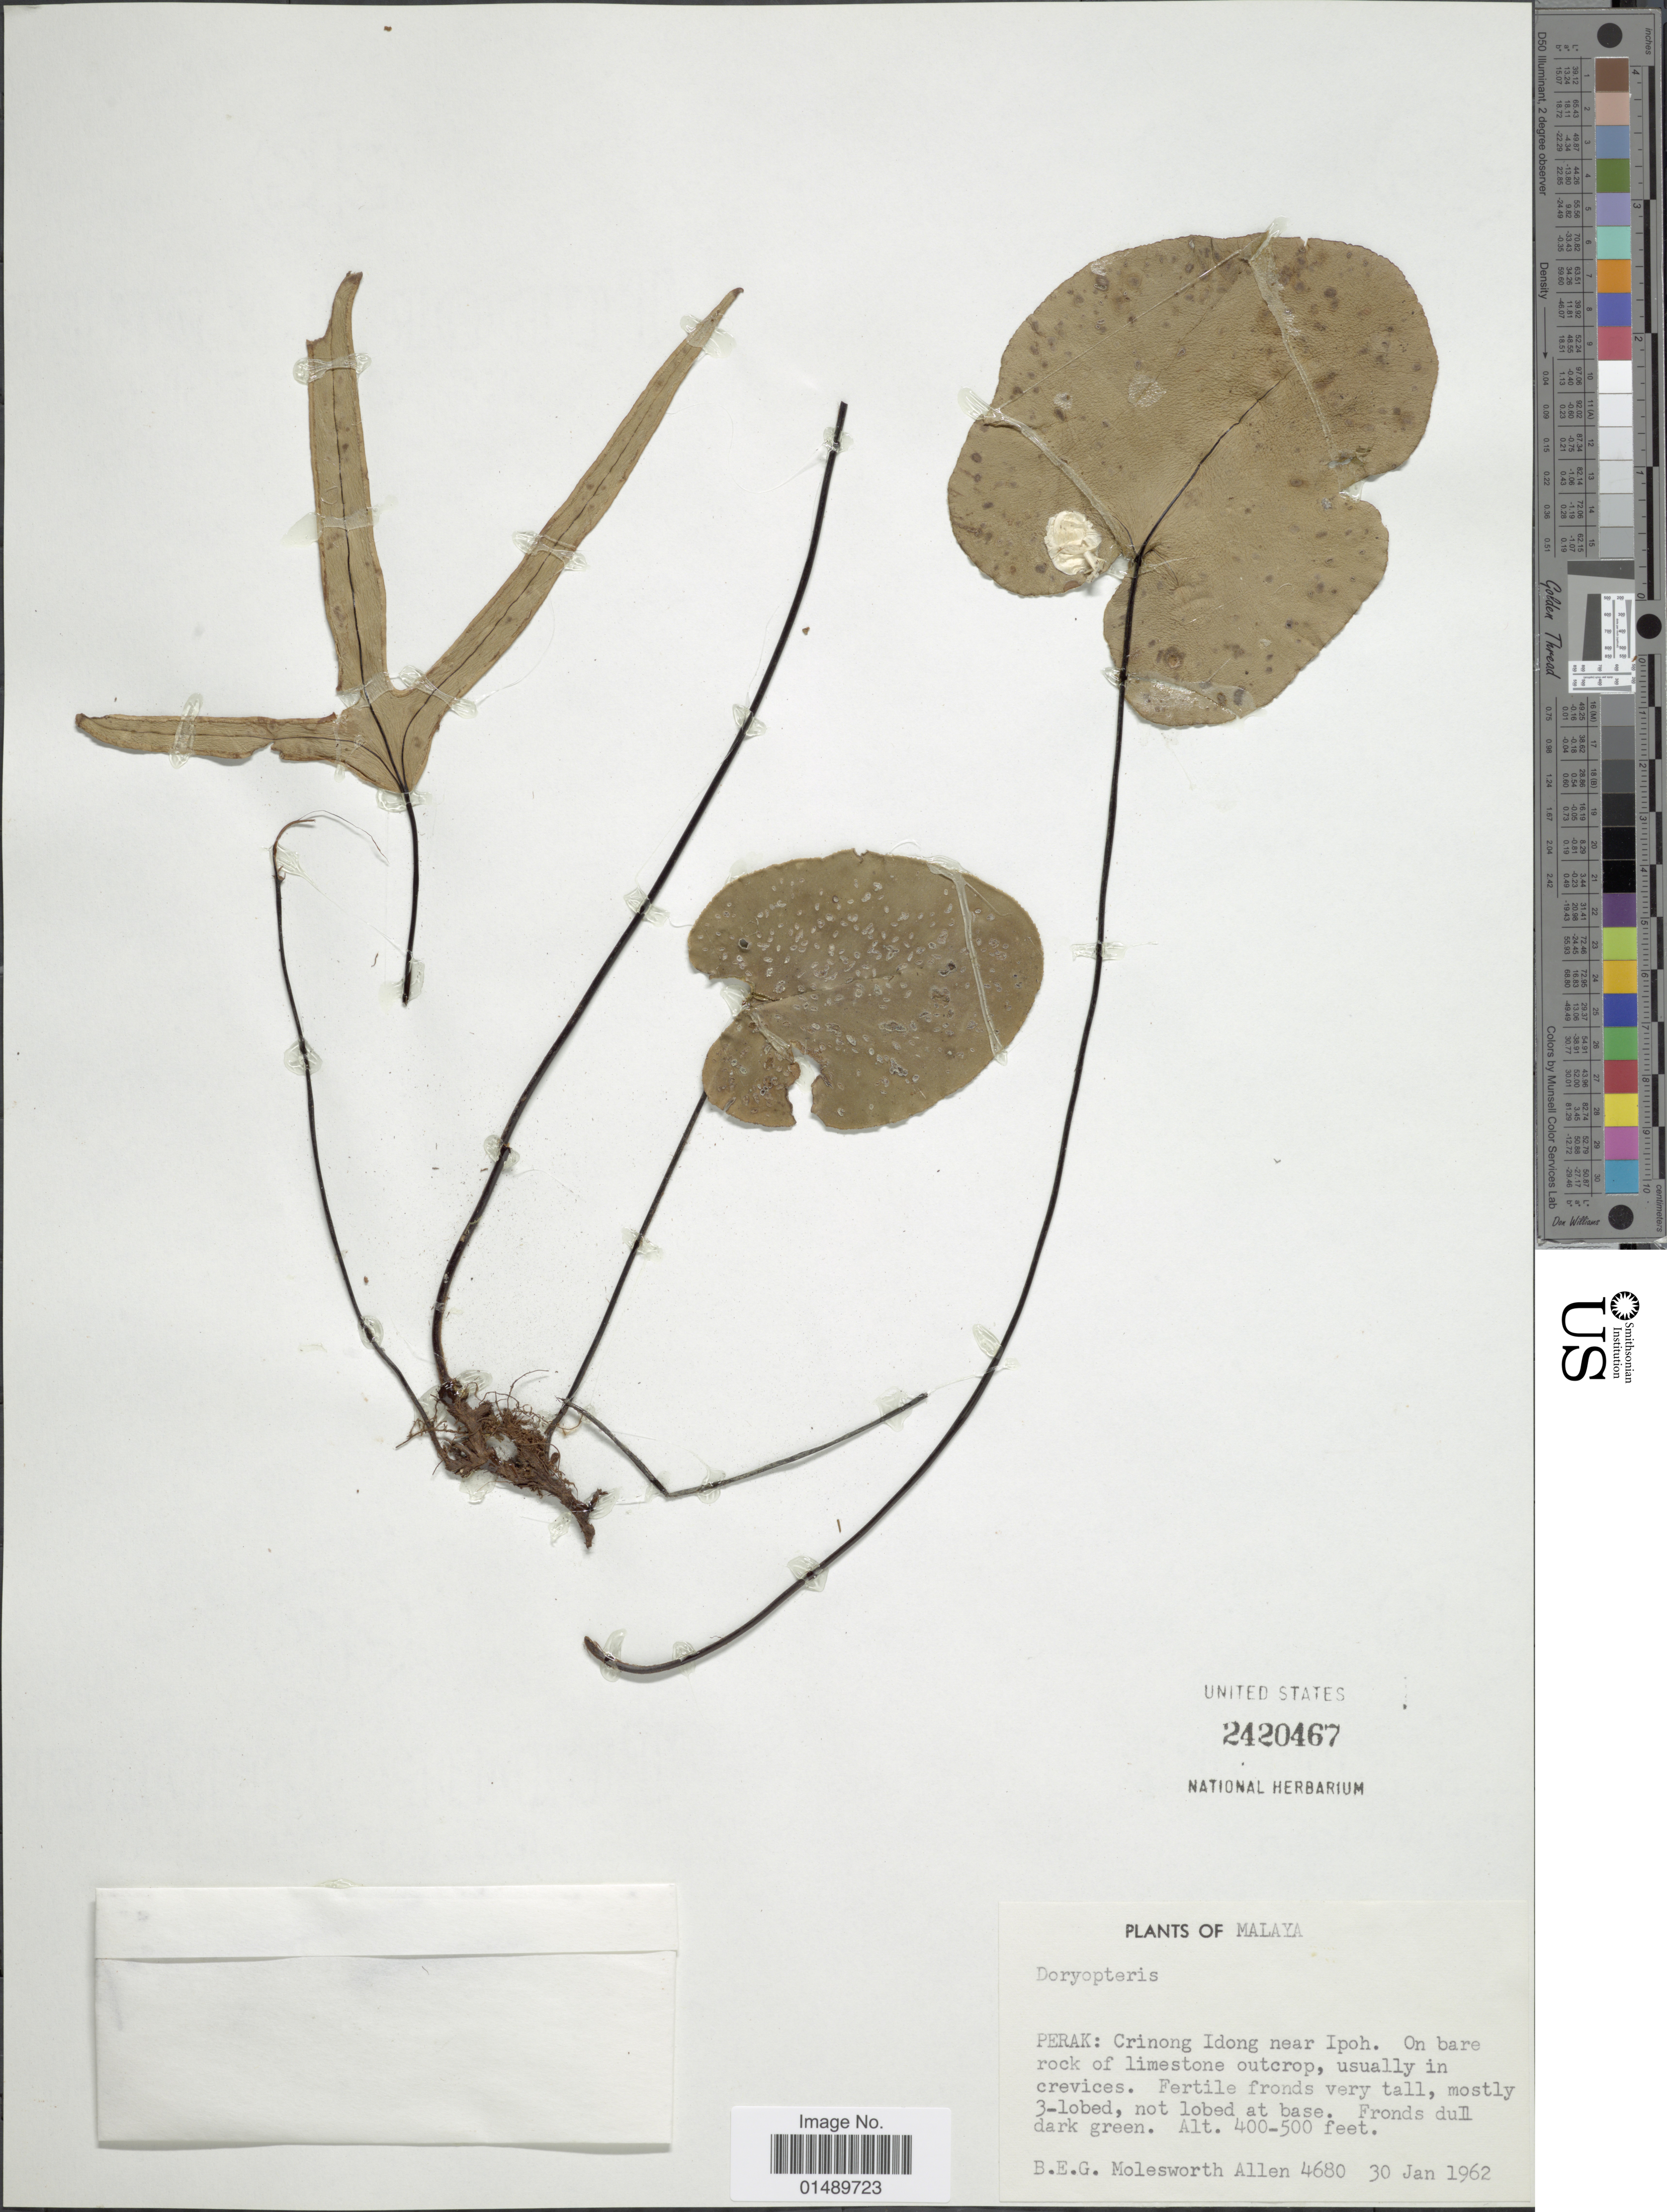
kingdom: Plantae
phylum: Tracheophyta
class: Polypodiopsida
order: Polypodiales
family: Pteridaceae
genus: Calciphilopteris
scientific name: Calciphilopteris alleniae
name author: (R.M. Tryon) Yesilyurt & H. Schneid.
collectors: B. E. G. Molesworth-Allen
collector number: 4680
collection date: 1962-01-30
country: Malaysia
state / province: Perak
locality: Malaya, Crinong Idong near Ipoh.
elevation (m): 122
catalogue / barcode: US 2420467